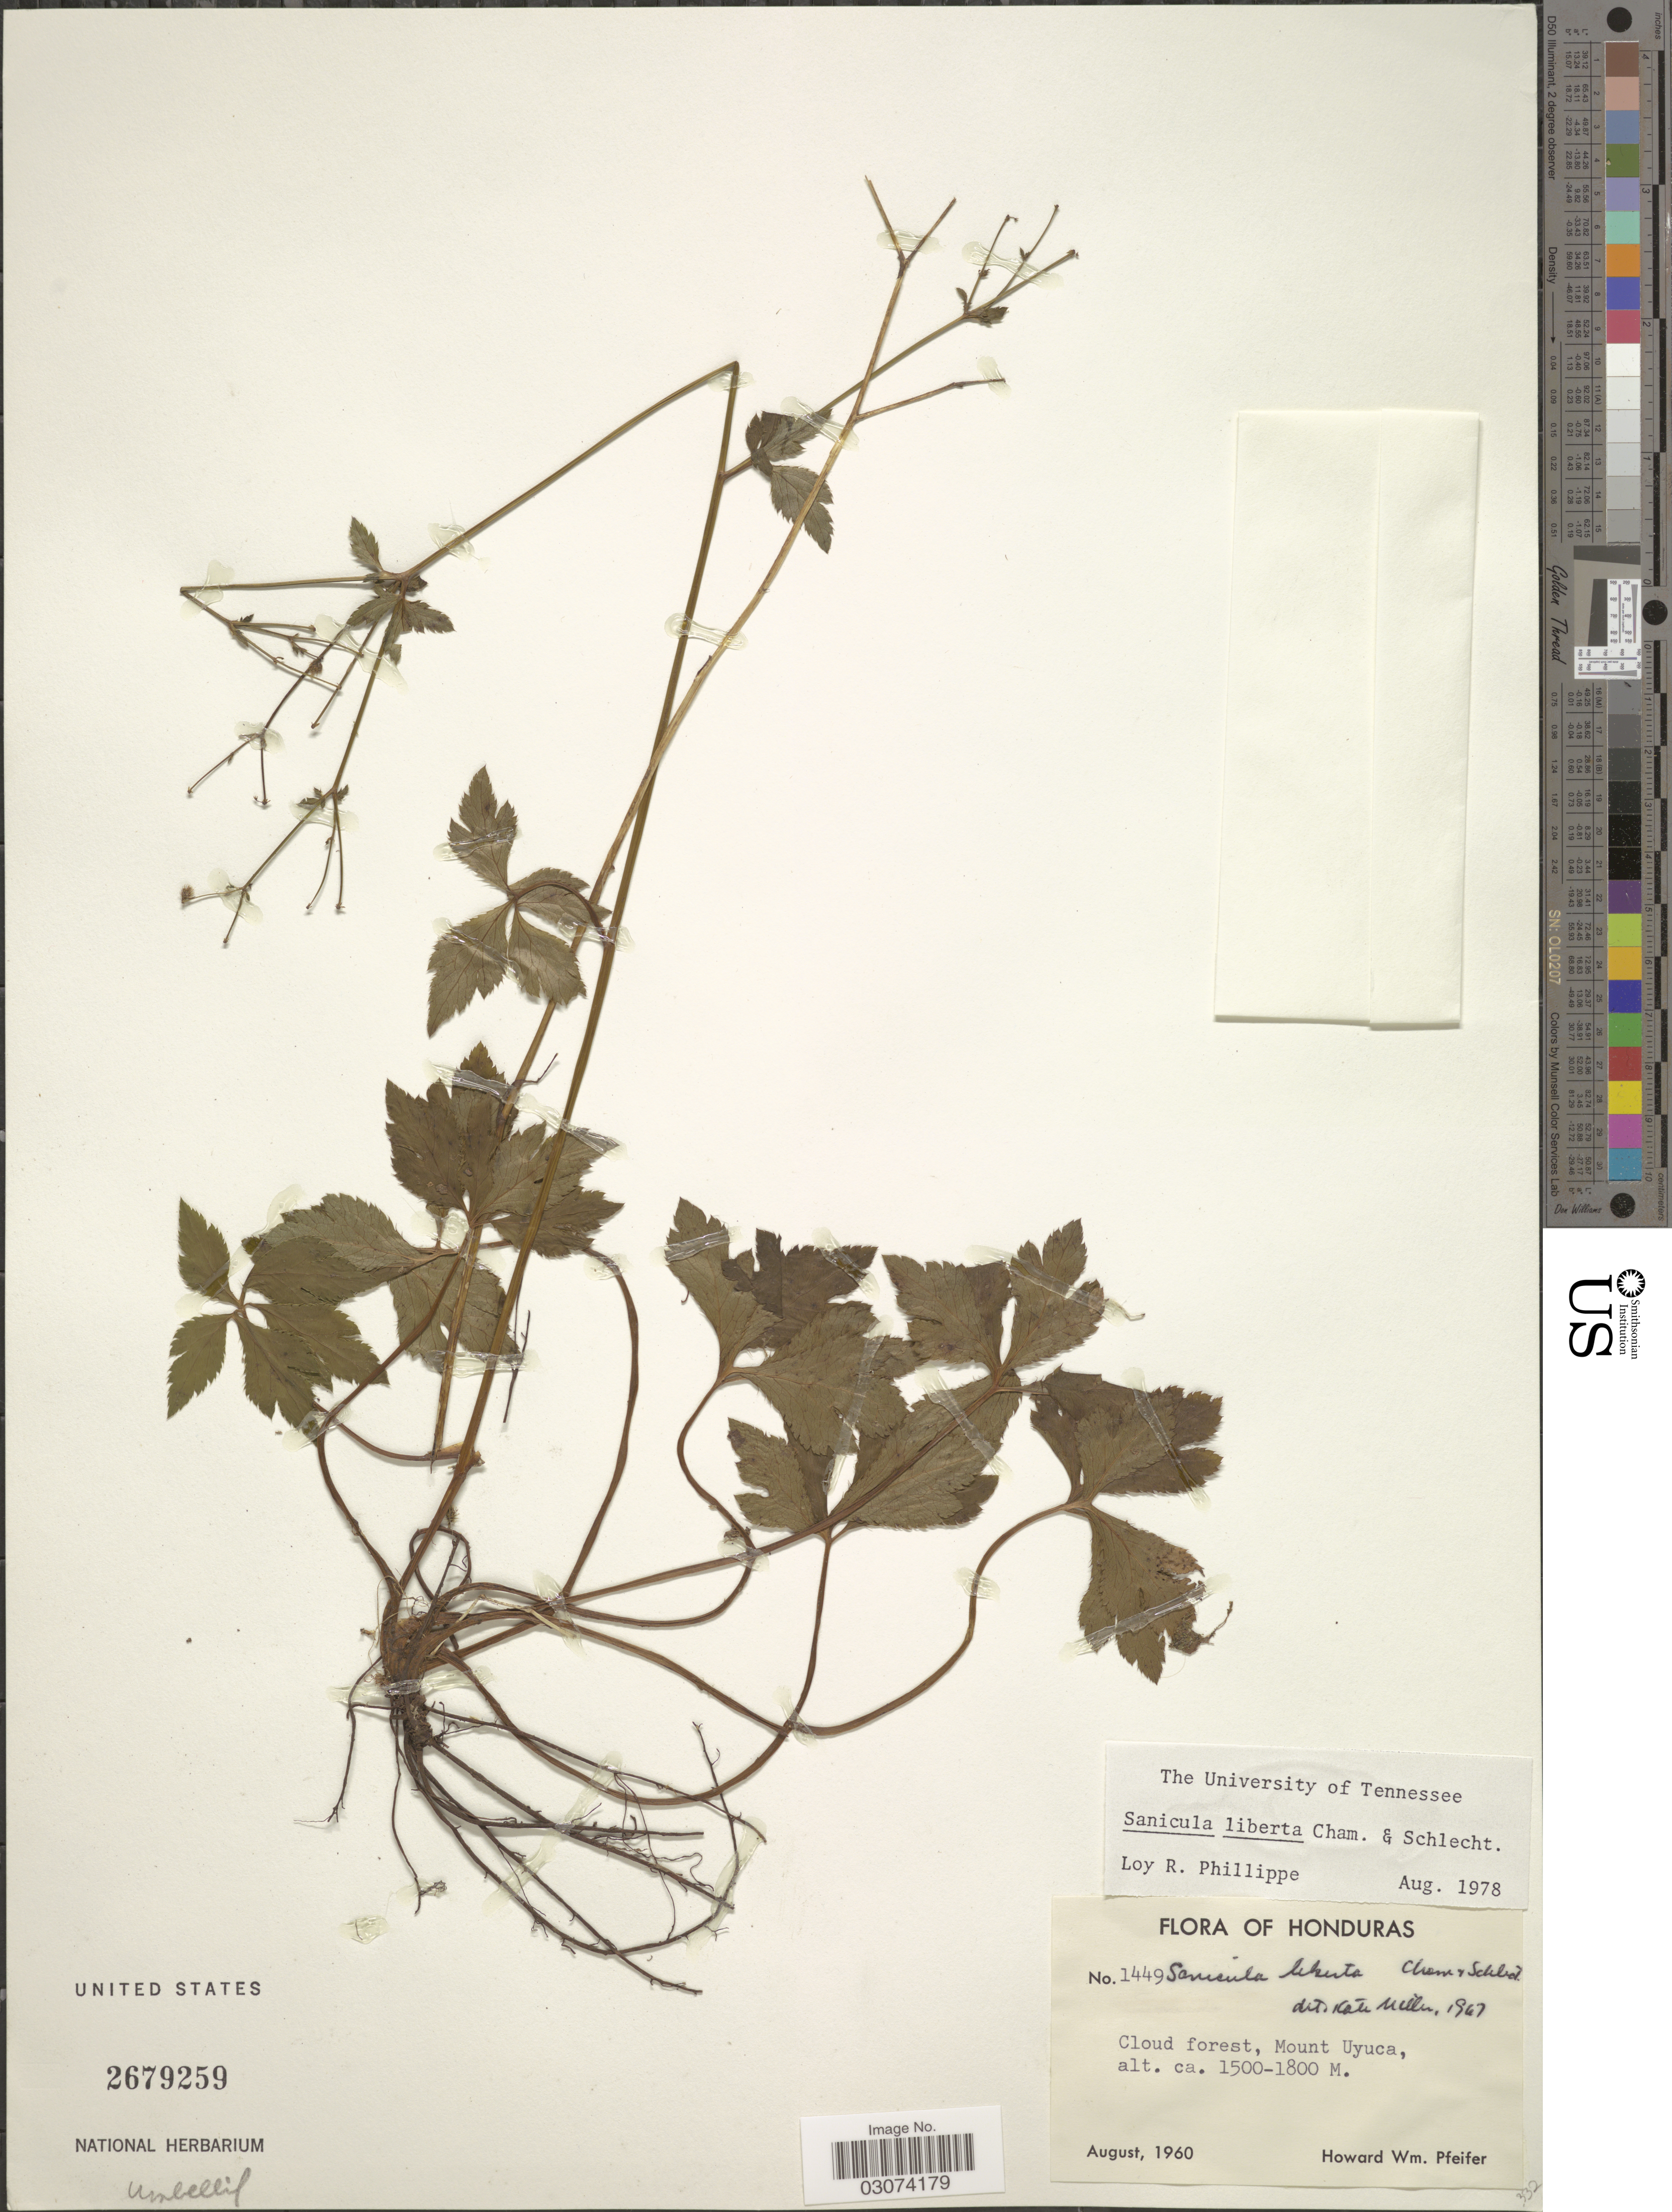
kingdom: Plantae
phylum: Tracheophyta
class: Magnoliopsida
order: Apiales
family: Apiaceae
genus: Sanicula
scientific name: Sanicula liberta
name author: Cham. & Schltdl.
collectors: H. W. Pfeifer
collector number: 1449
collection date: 1960-08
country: Honduras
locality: Cloud forest, Mount Uyuca.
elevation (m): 1500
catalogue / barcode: US 2679259